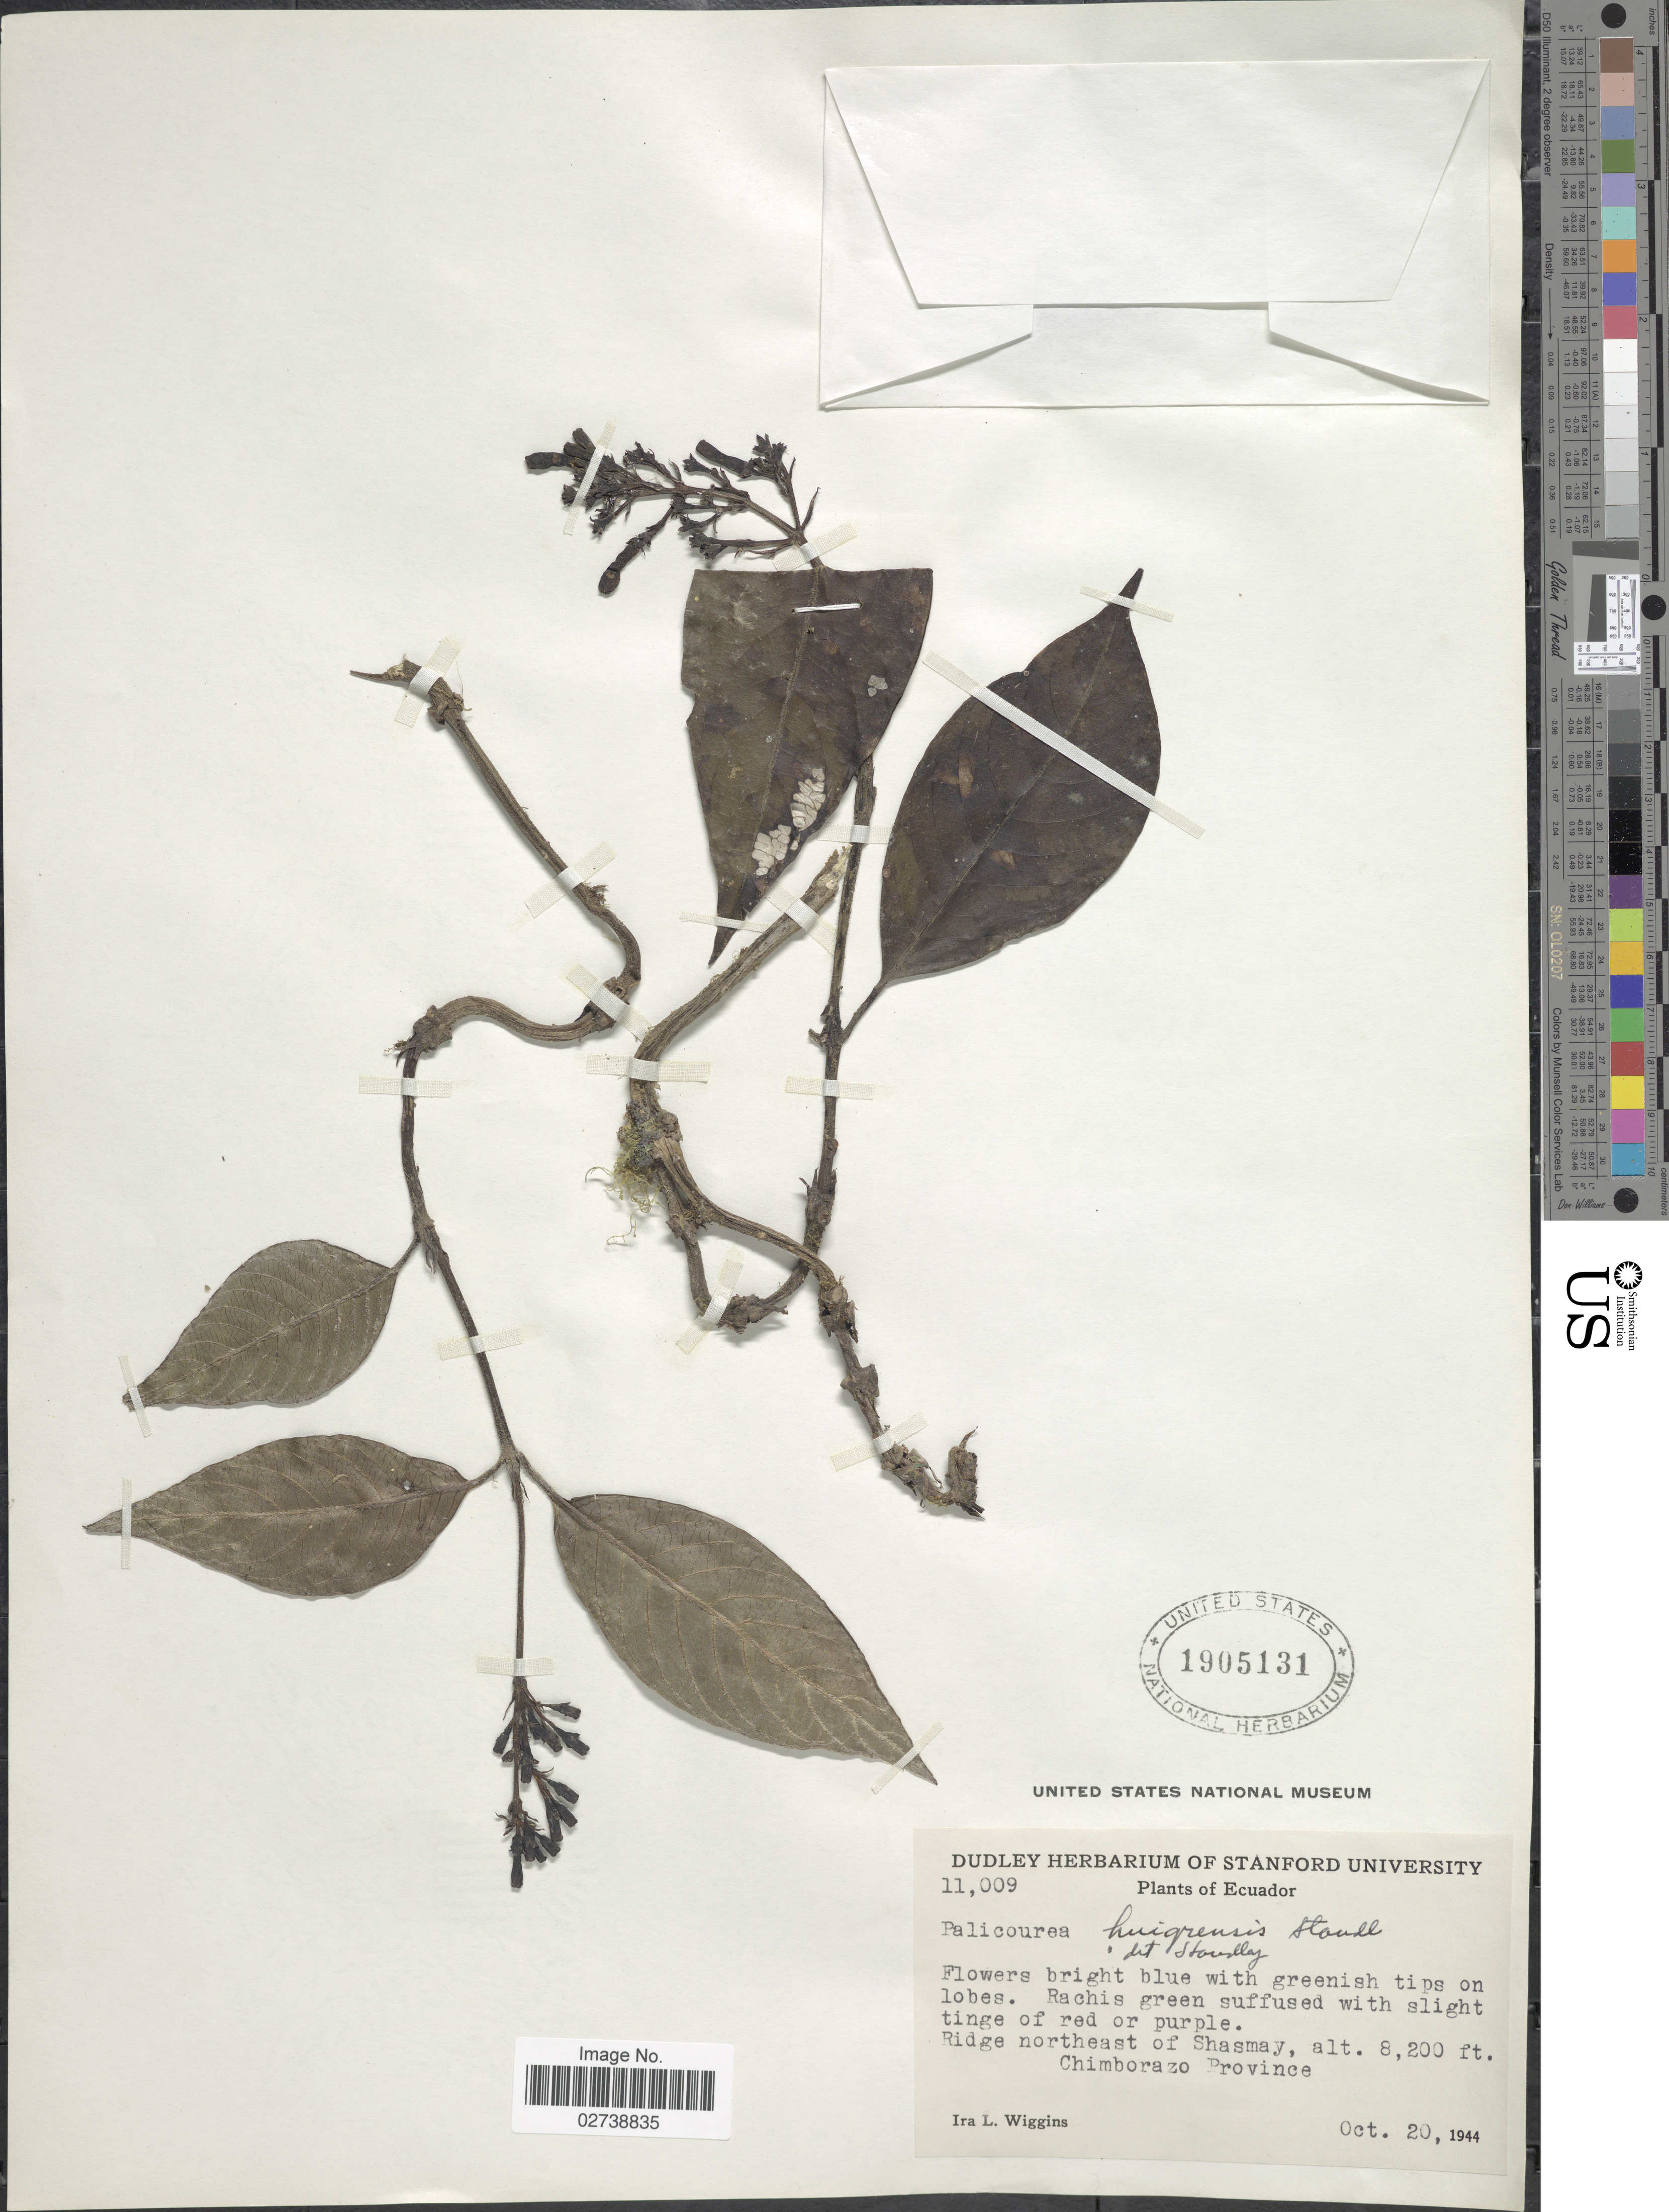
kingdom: Plantae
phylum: Tracheophyta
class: Magnoliopsida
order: Gentianales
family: Rubiaceae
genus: Palicourea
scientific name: Palicourea amethystina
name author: (Ruiz & Pav.) DC.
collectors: I. L. Wiggins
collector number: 11009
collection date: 1944-10-20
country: Ecuador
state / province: Chimborazo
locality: Ridge northeast of Shasmay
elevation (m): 2499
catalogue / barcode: US 1905131